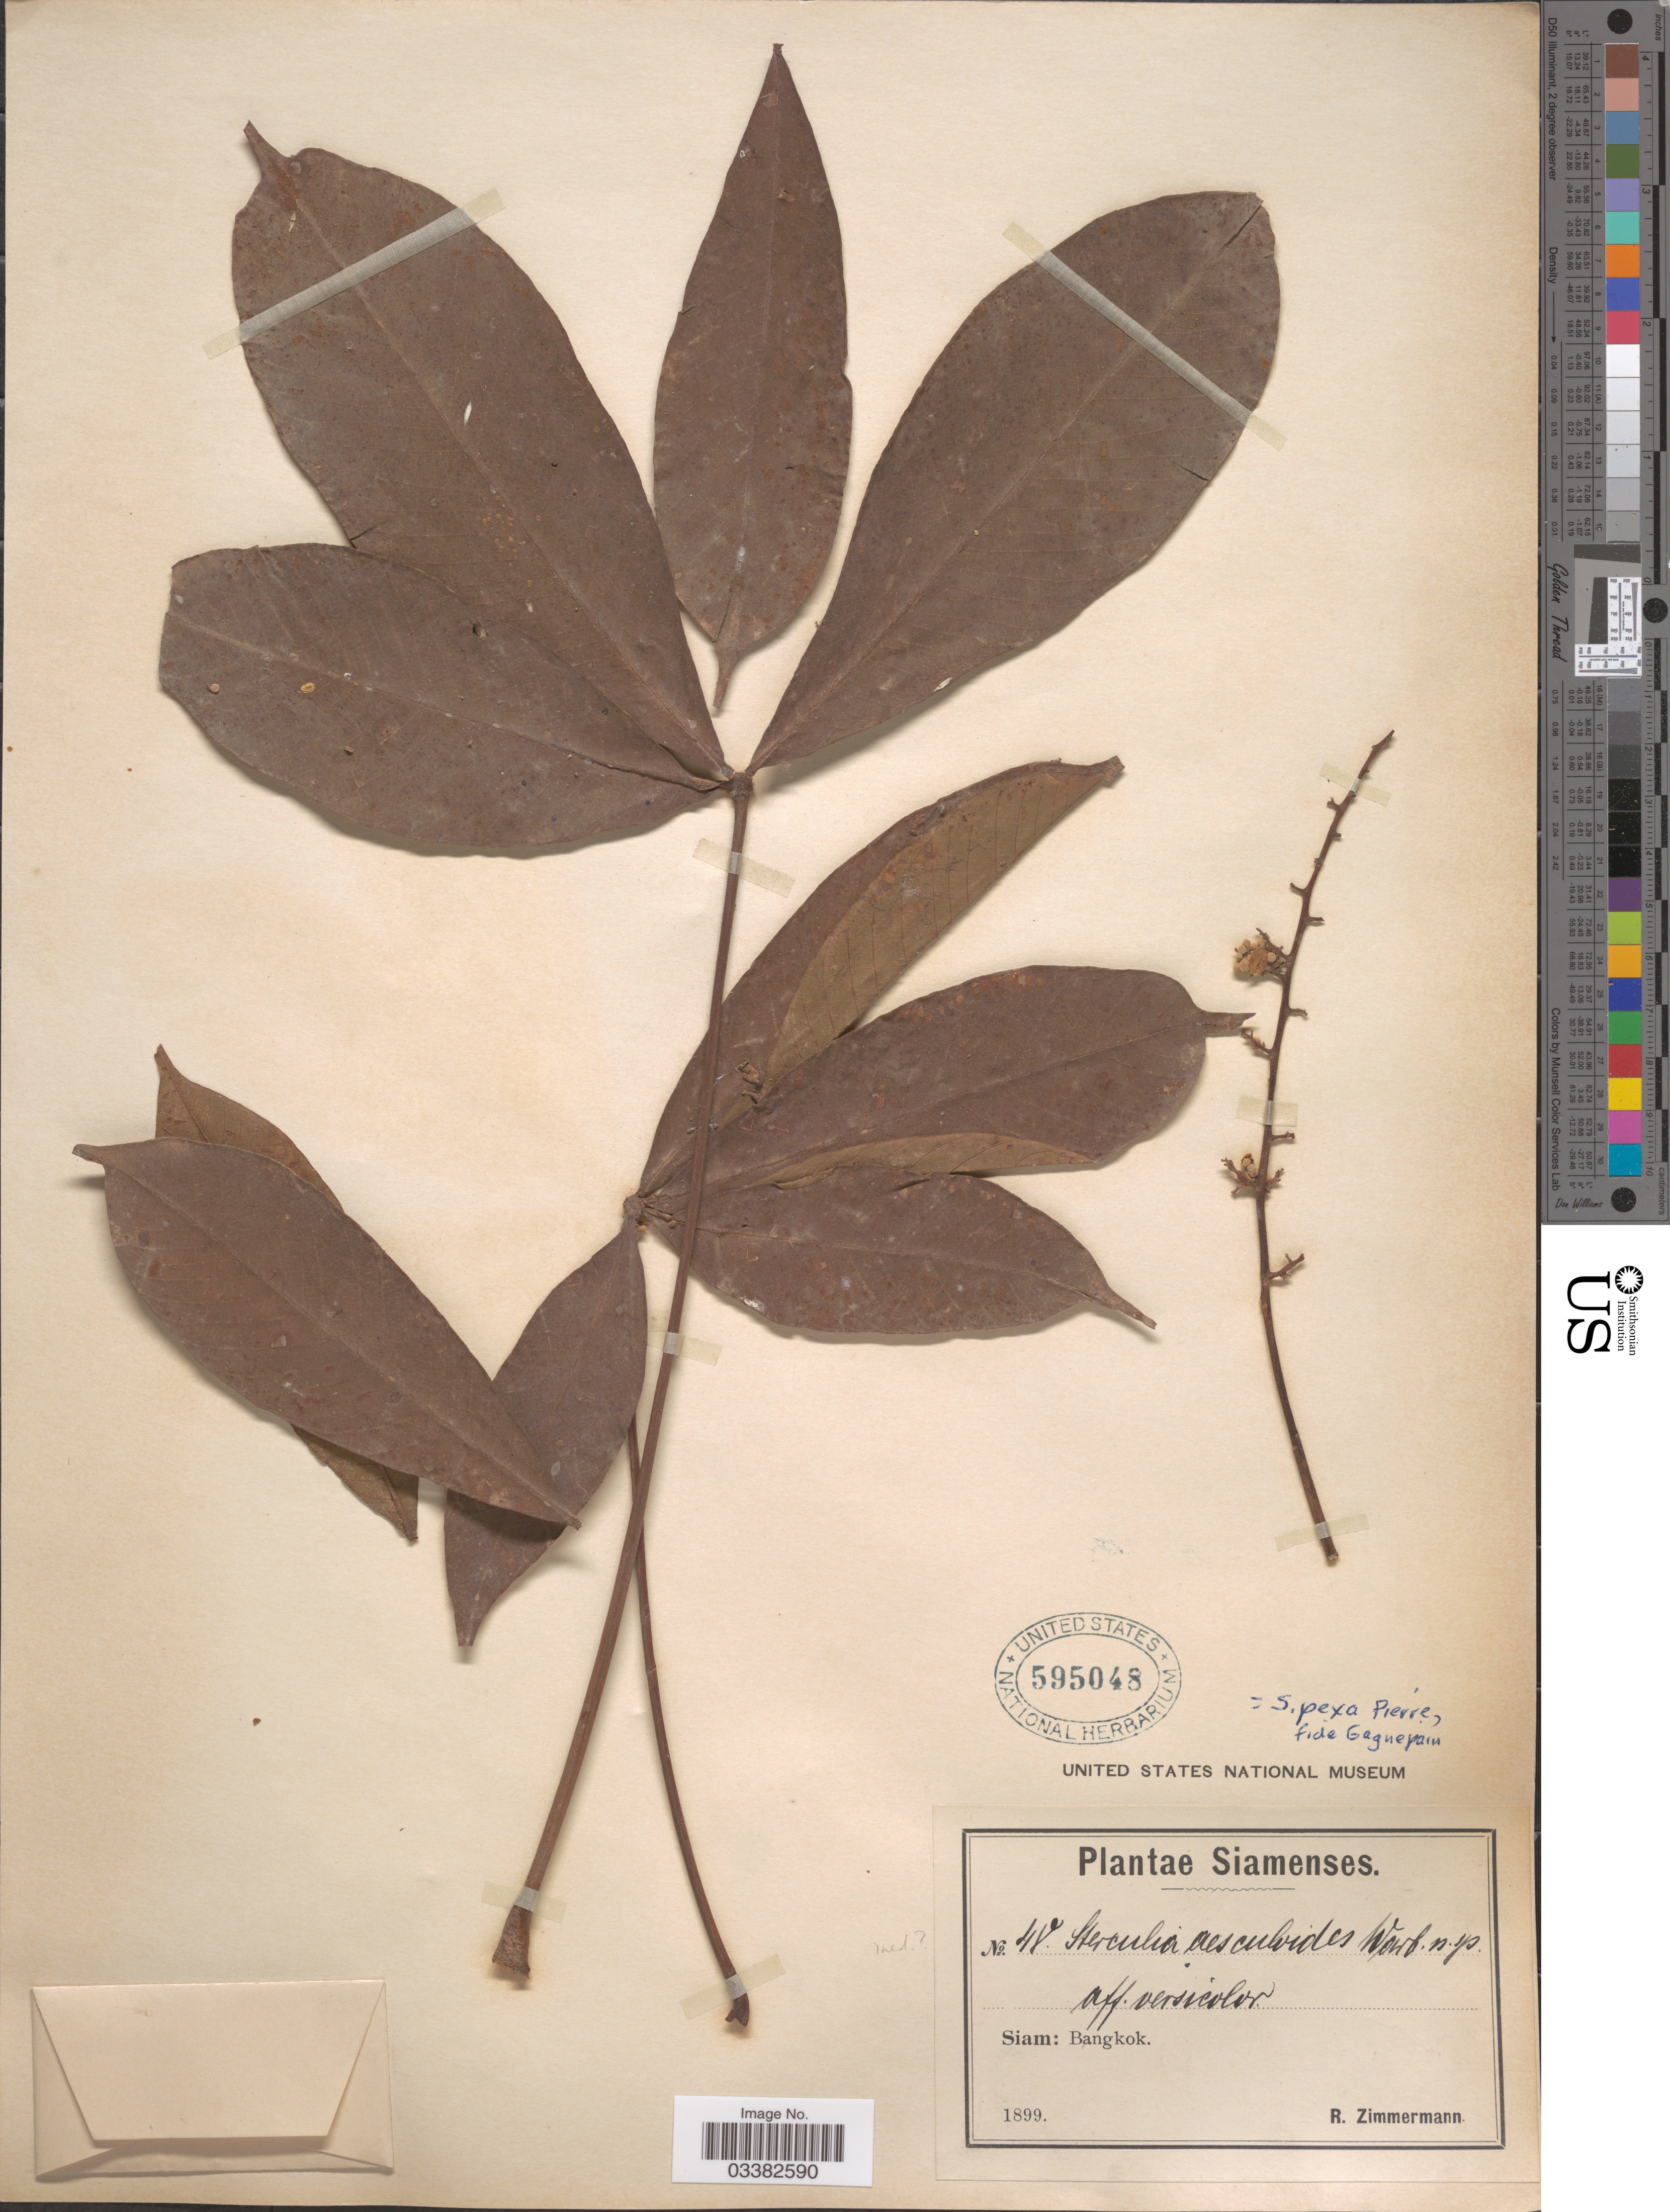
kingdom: Plantae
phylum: Tracheophyta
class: Magnoliopsida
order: Malvales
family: Malvaceae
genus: Sterculia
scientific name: Sterculia pexa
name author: Pierre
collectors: R. Zimmermann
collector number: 48*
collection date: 1899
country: Thailand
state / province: Bangkok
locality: Siam.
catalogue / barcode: US 595048